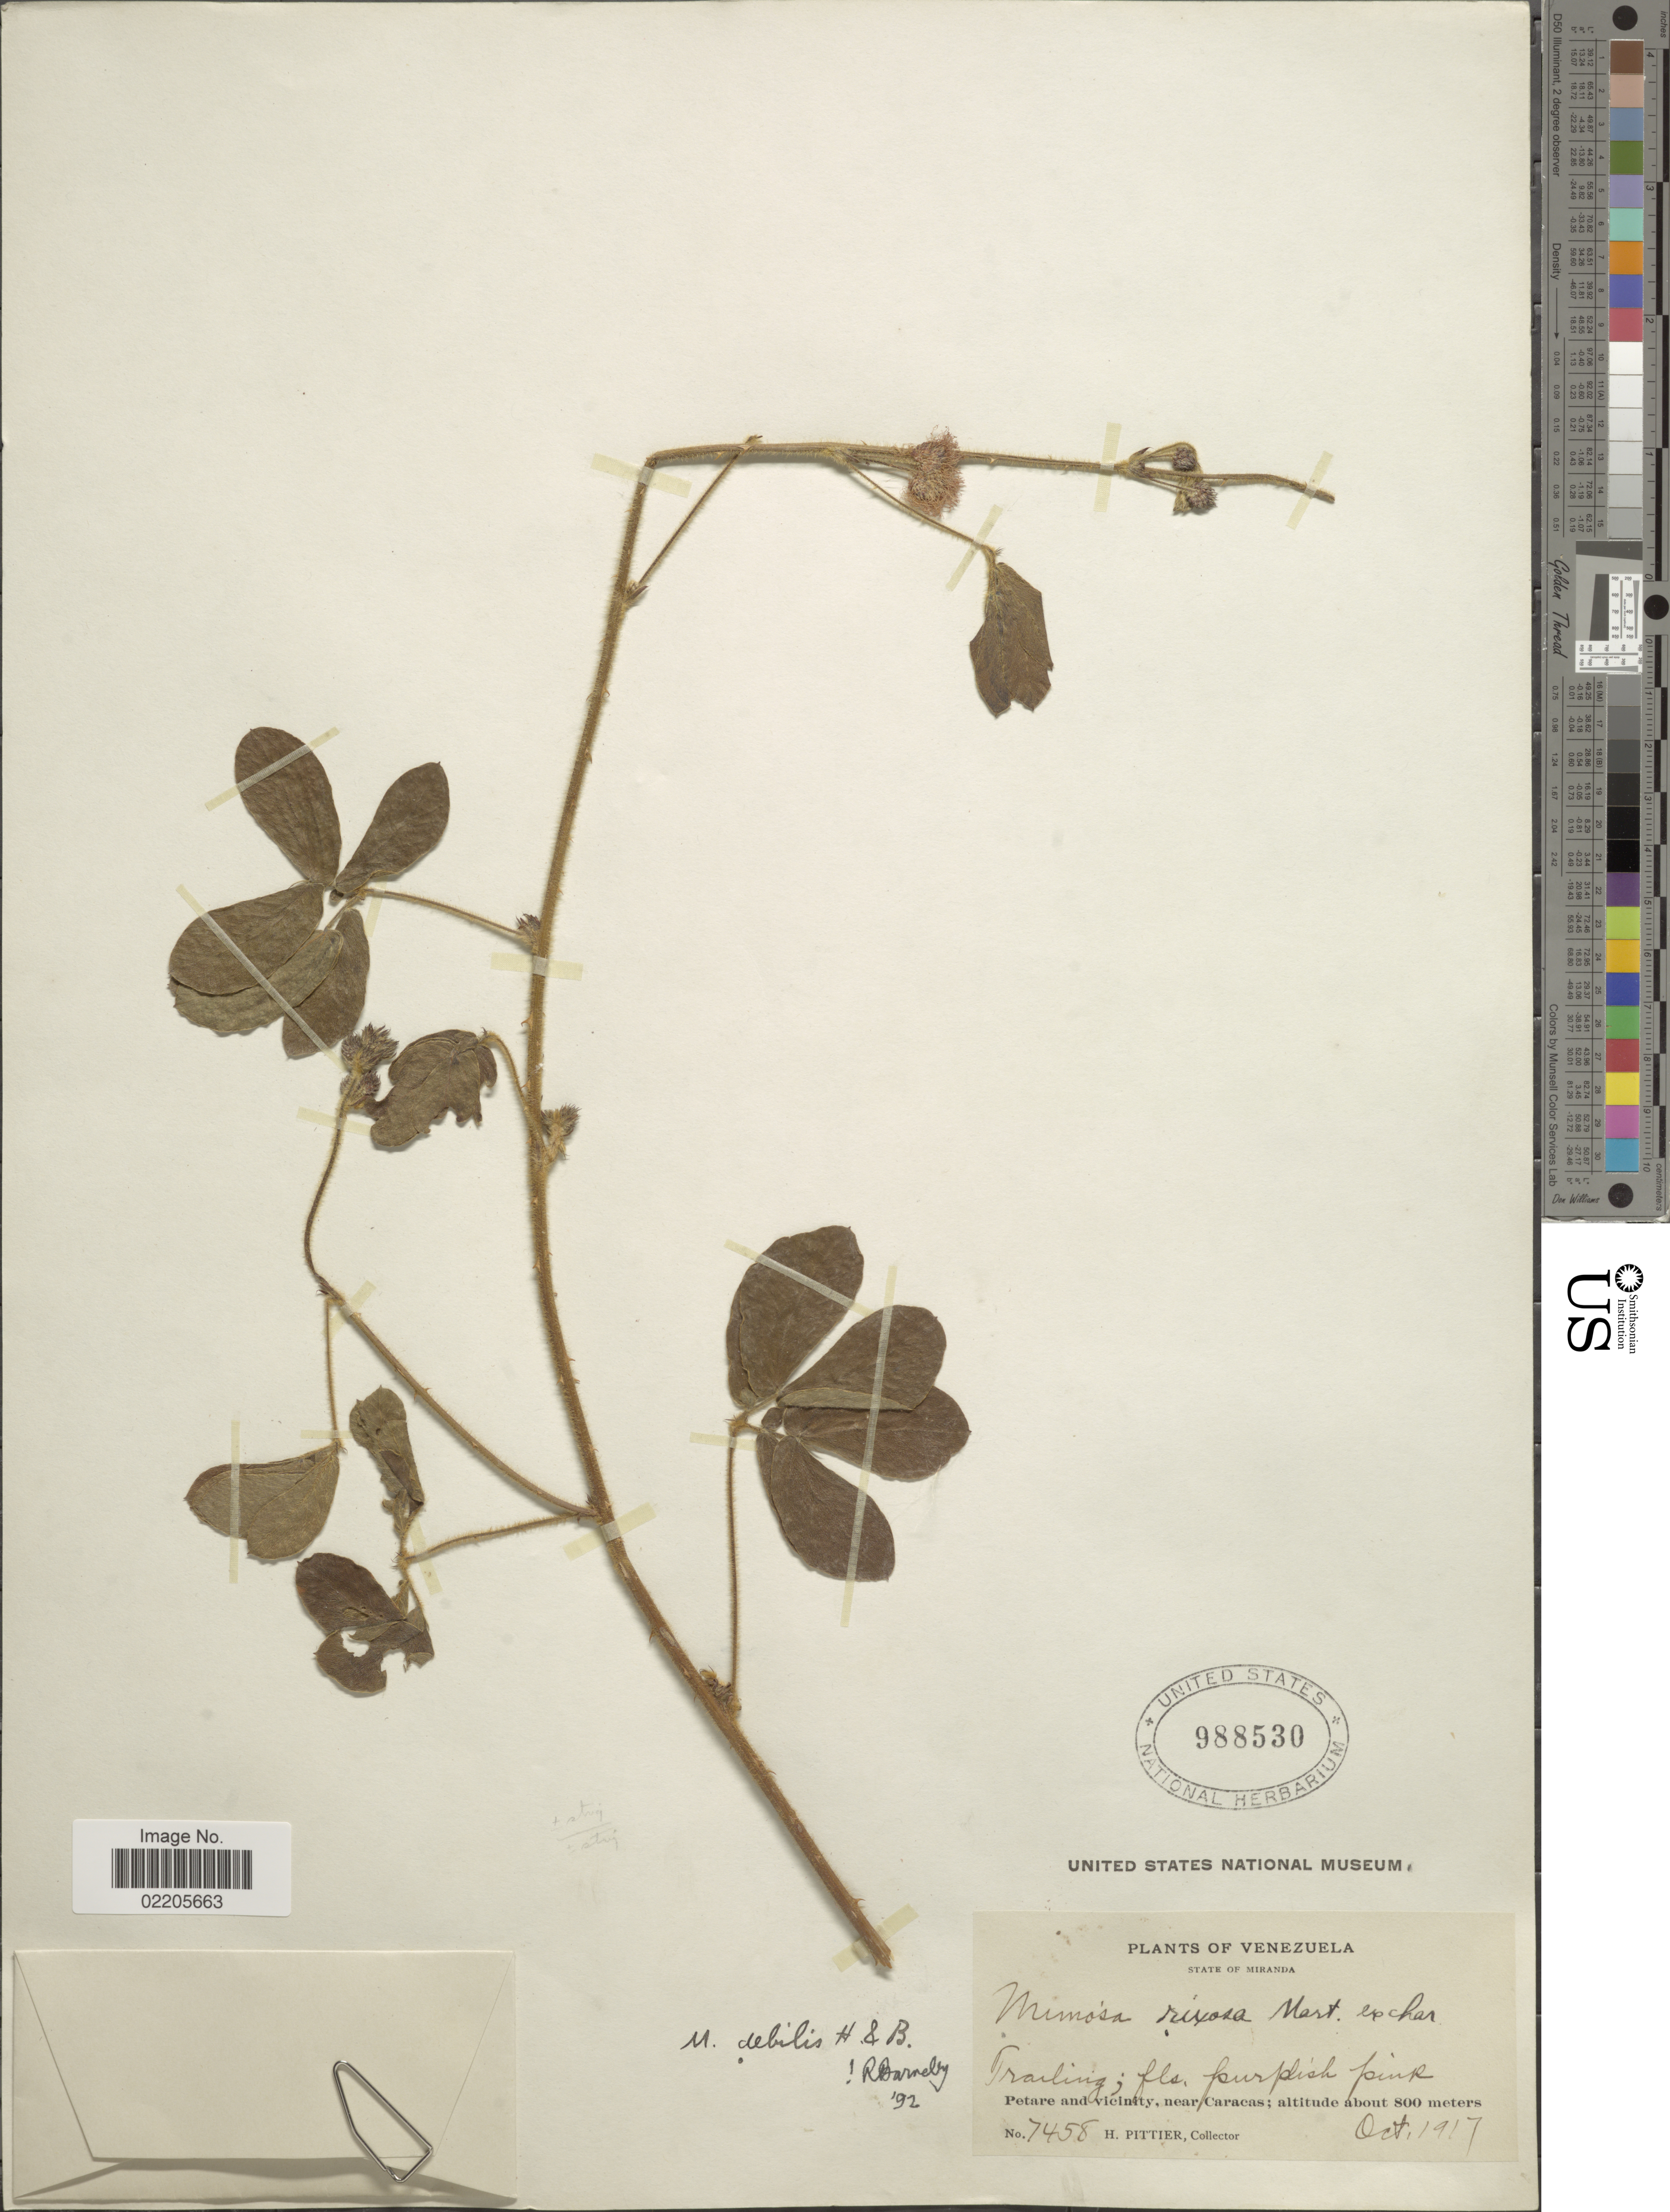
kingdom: Plantae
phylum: Tracheophyta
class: Magnoliopsida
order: Fabales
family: Fabaceae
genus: Mimosa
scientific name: Mimosa debilis var. debilis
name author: Humb. & Bonpl. ex Willd.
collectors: H. F. Pittier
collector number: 7458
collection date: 1917-10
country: Venezuela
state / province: Miranda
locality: Petare and vicinity, near Caracas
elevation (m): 800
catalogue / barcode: US 988530